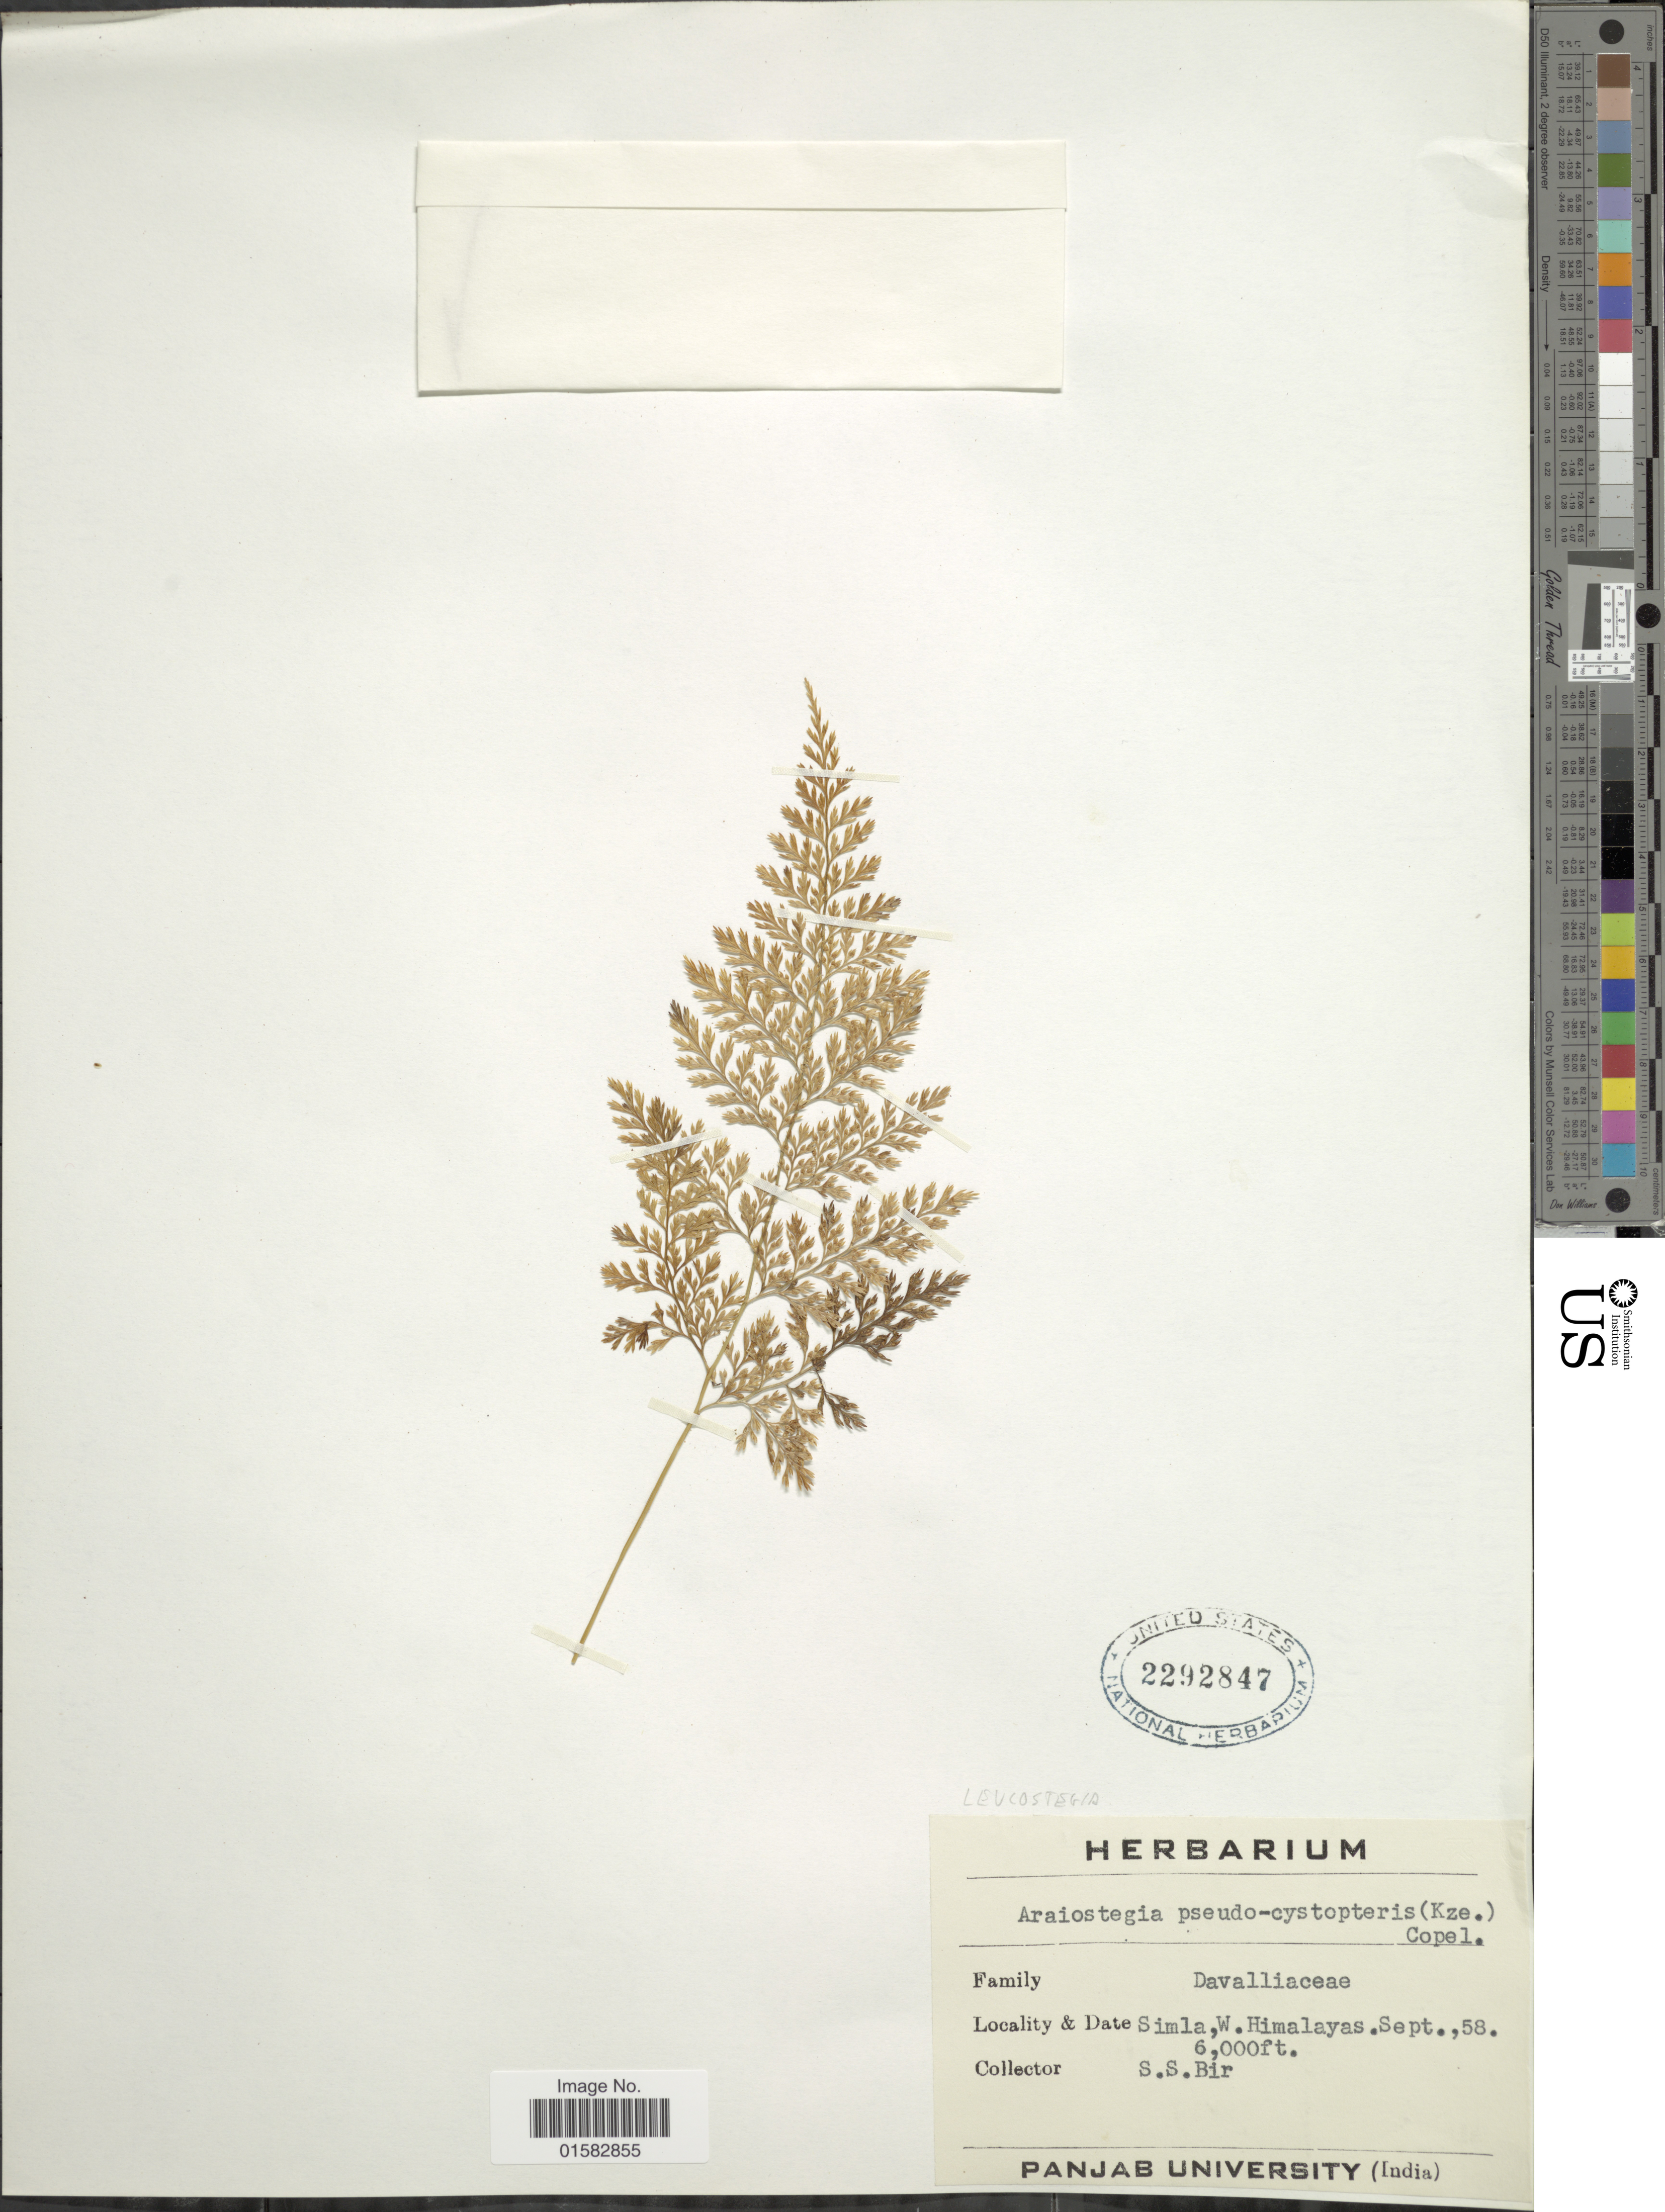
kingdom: Plantae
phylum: Tracheophyta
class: Polypodiopsida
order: Polypodiales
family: Davalliaceae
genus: Davallia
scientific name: Davallia pulchra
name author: D. Don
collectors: S. S. Bir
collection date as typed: Transcribed d/m/y: /9/58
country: India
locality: Simla, W. Himalayas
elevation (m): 1829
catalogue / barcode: US 2292847